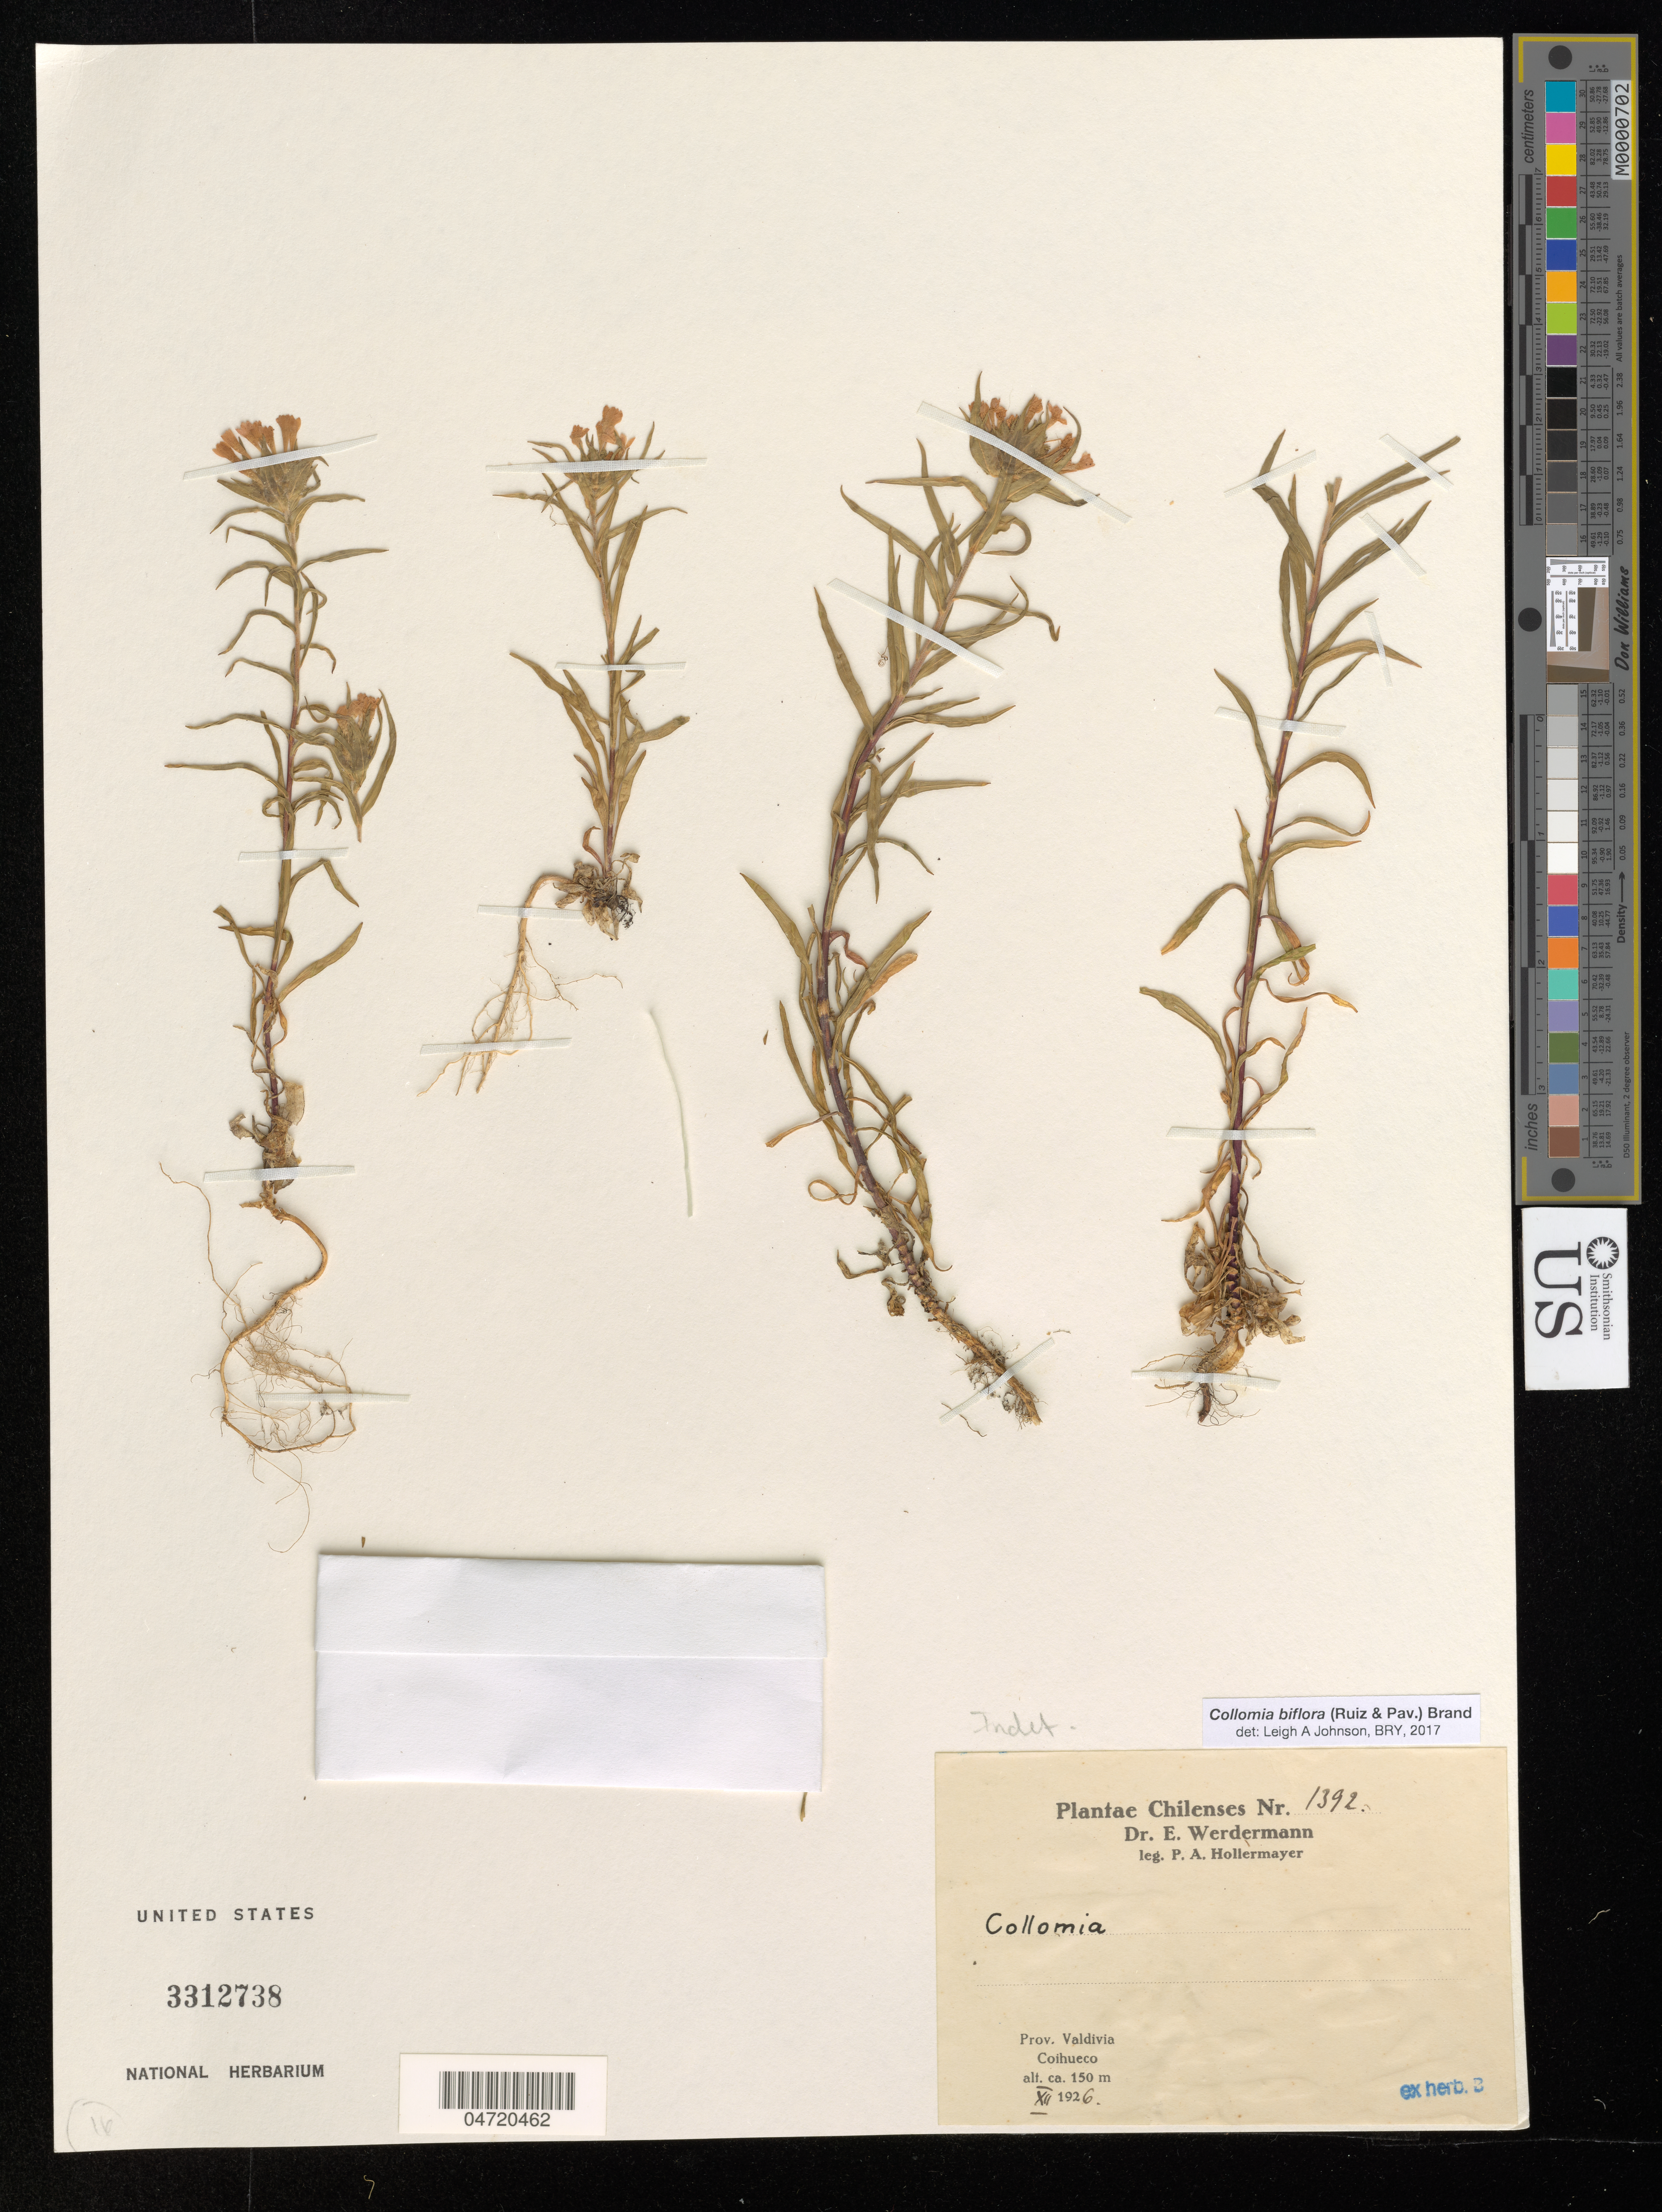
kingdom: Plantae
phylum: Tracheophyta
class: Magnoliopsida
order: Ericales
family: Polemoniaceae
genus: Collomia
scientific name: Collomia biflora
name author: (Ruiz & Pav.) Brand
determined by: Johnson, Leigh Alma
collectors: P. Hollermayer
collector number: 1392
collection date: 1926-12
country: Chile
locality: Prov. Valdivia. Coíhueco.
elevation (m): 150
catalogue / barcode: US 3312738